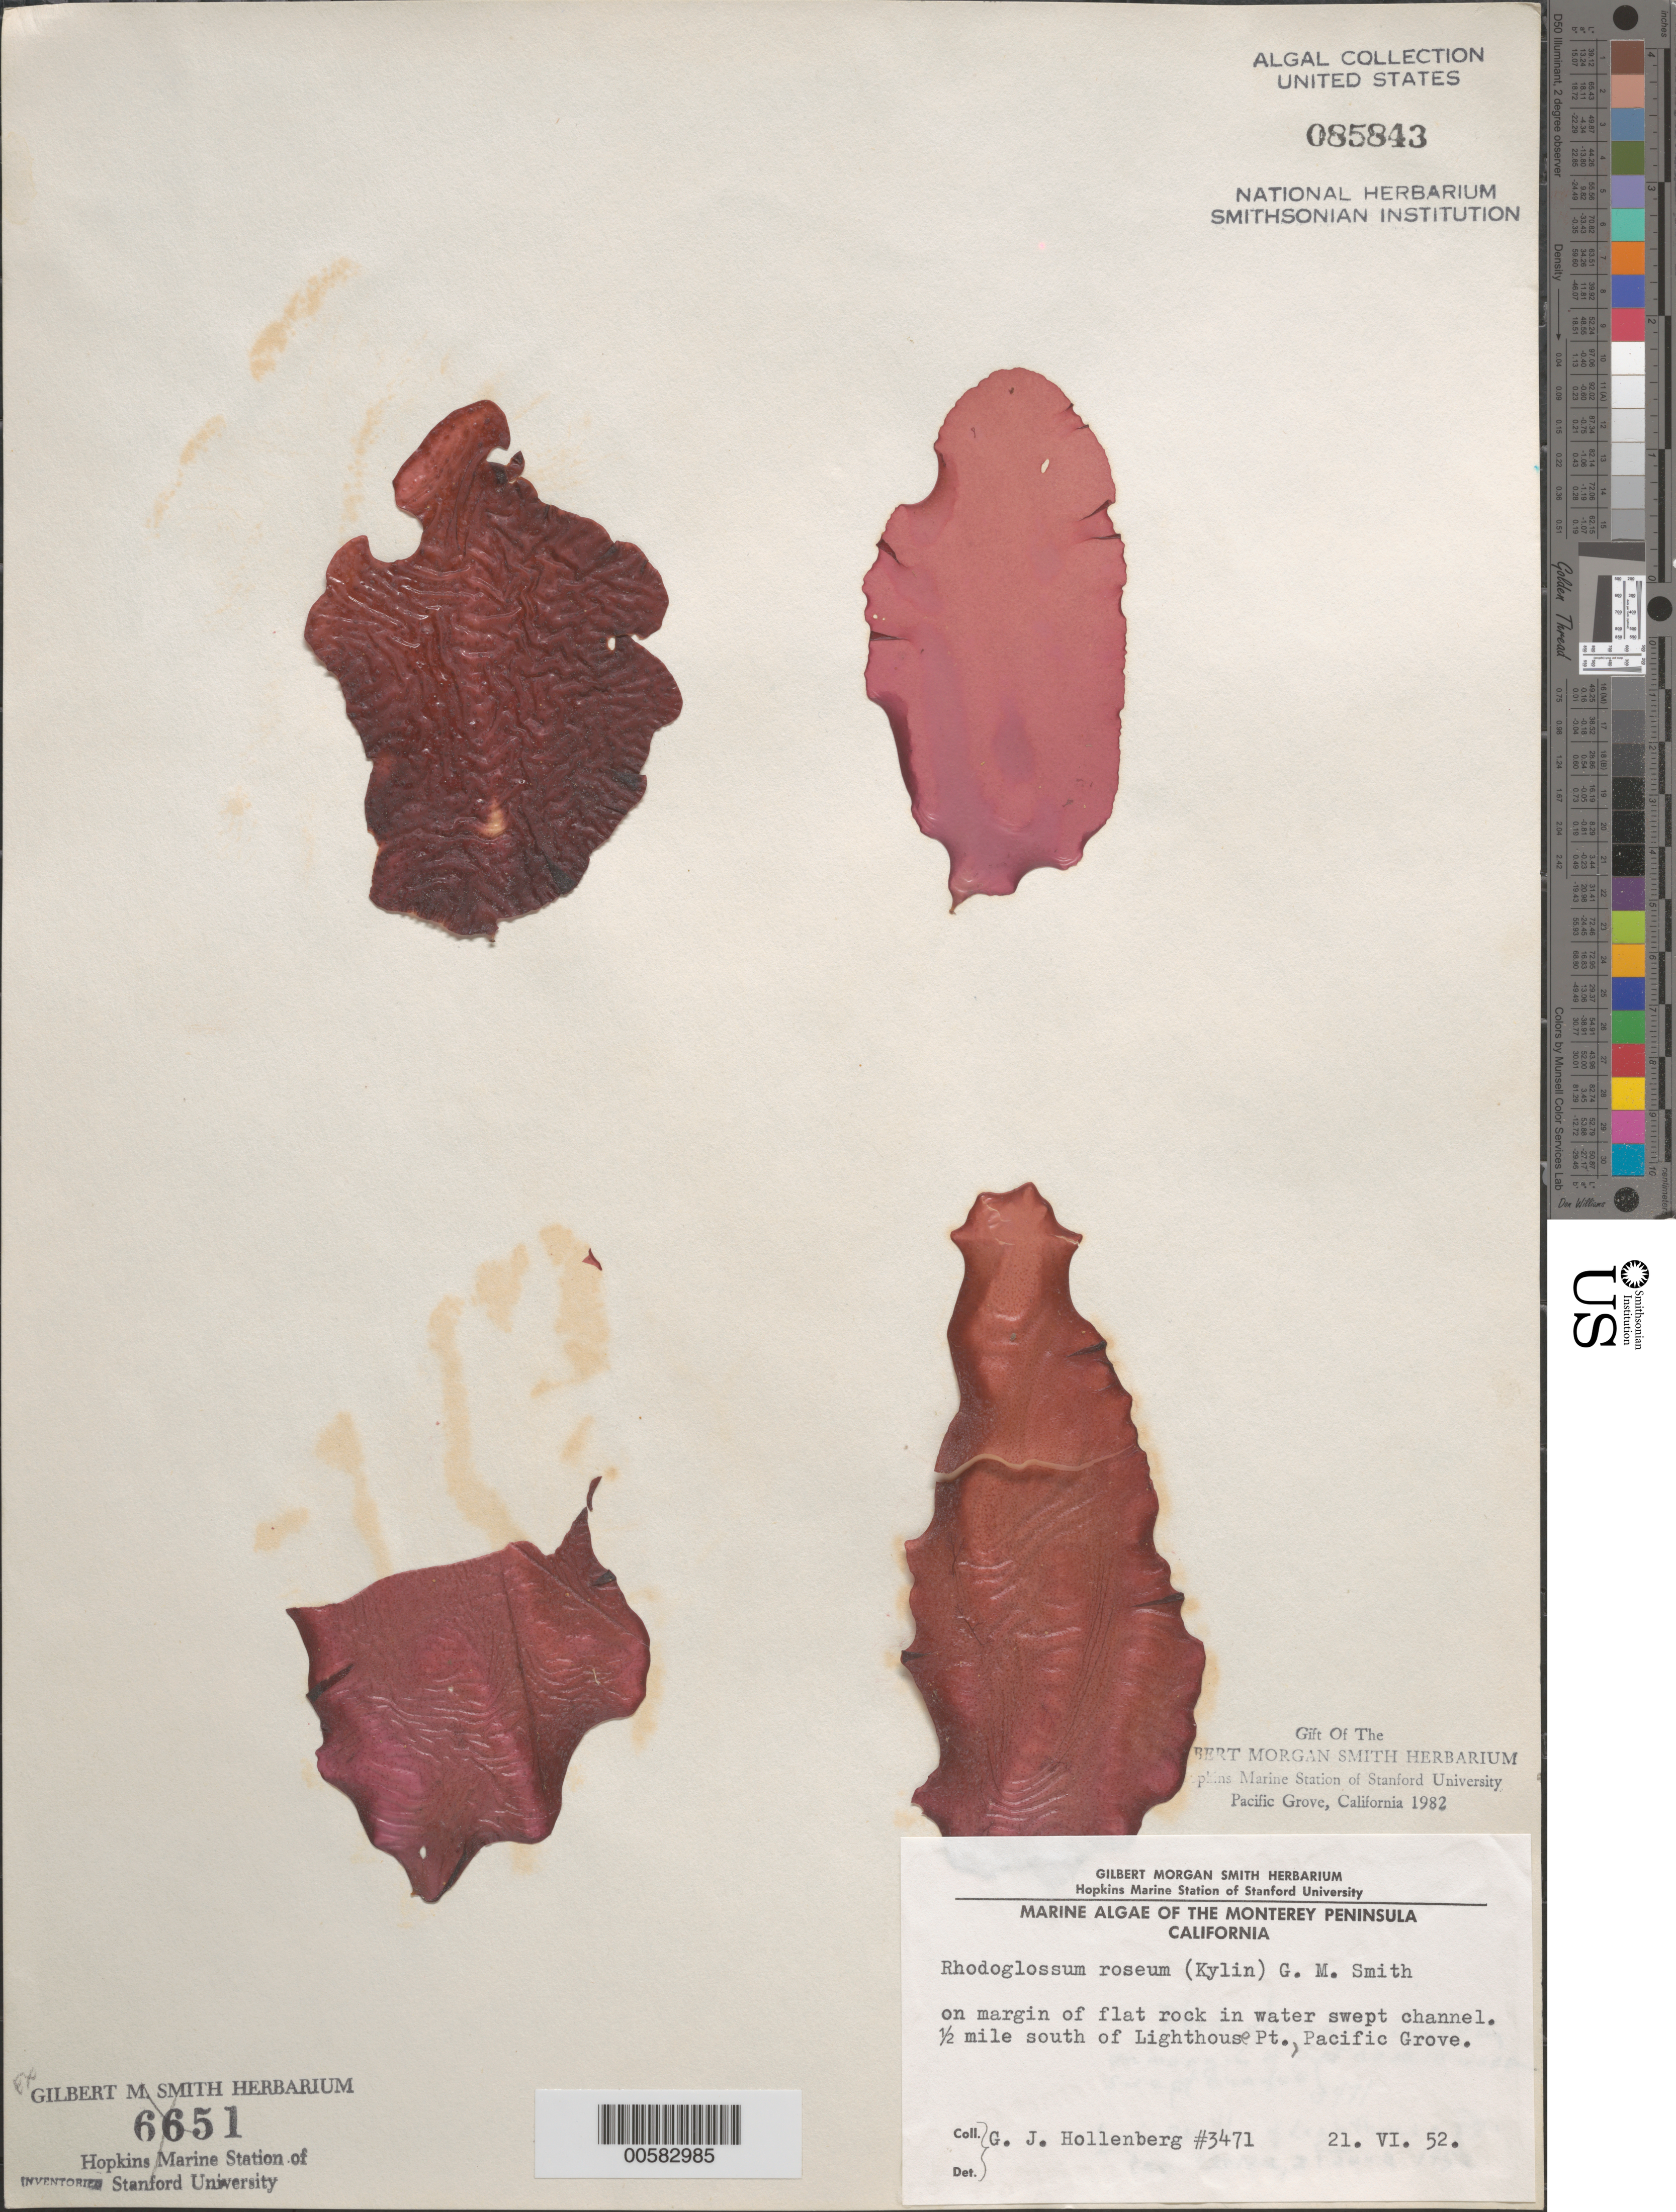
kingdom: Plantae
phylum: Rhodophyta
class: Florideophyceae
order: Gigartinales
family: Gigartinaceae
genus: Mazzaella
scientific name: Mazzaella rosea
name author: (Kylin) Fredericq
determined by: Algae name updating Project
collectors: G. Hollenberg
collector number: GJH 3471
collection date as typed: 21 Jun 1952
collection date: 1952-06-21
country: United States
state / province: California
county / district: Monterey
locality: Pacific Grove, 0.5 mile south of Lighthouse Point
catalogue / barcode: US 85843